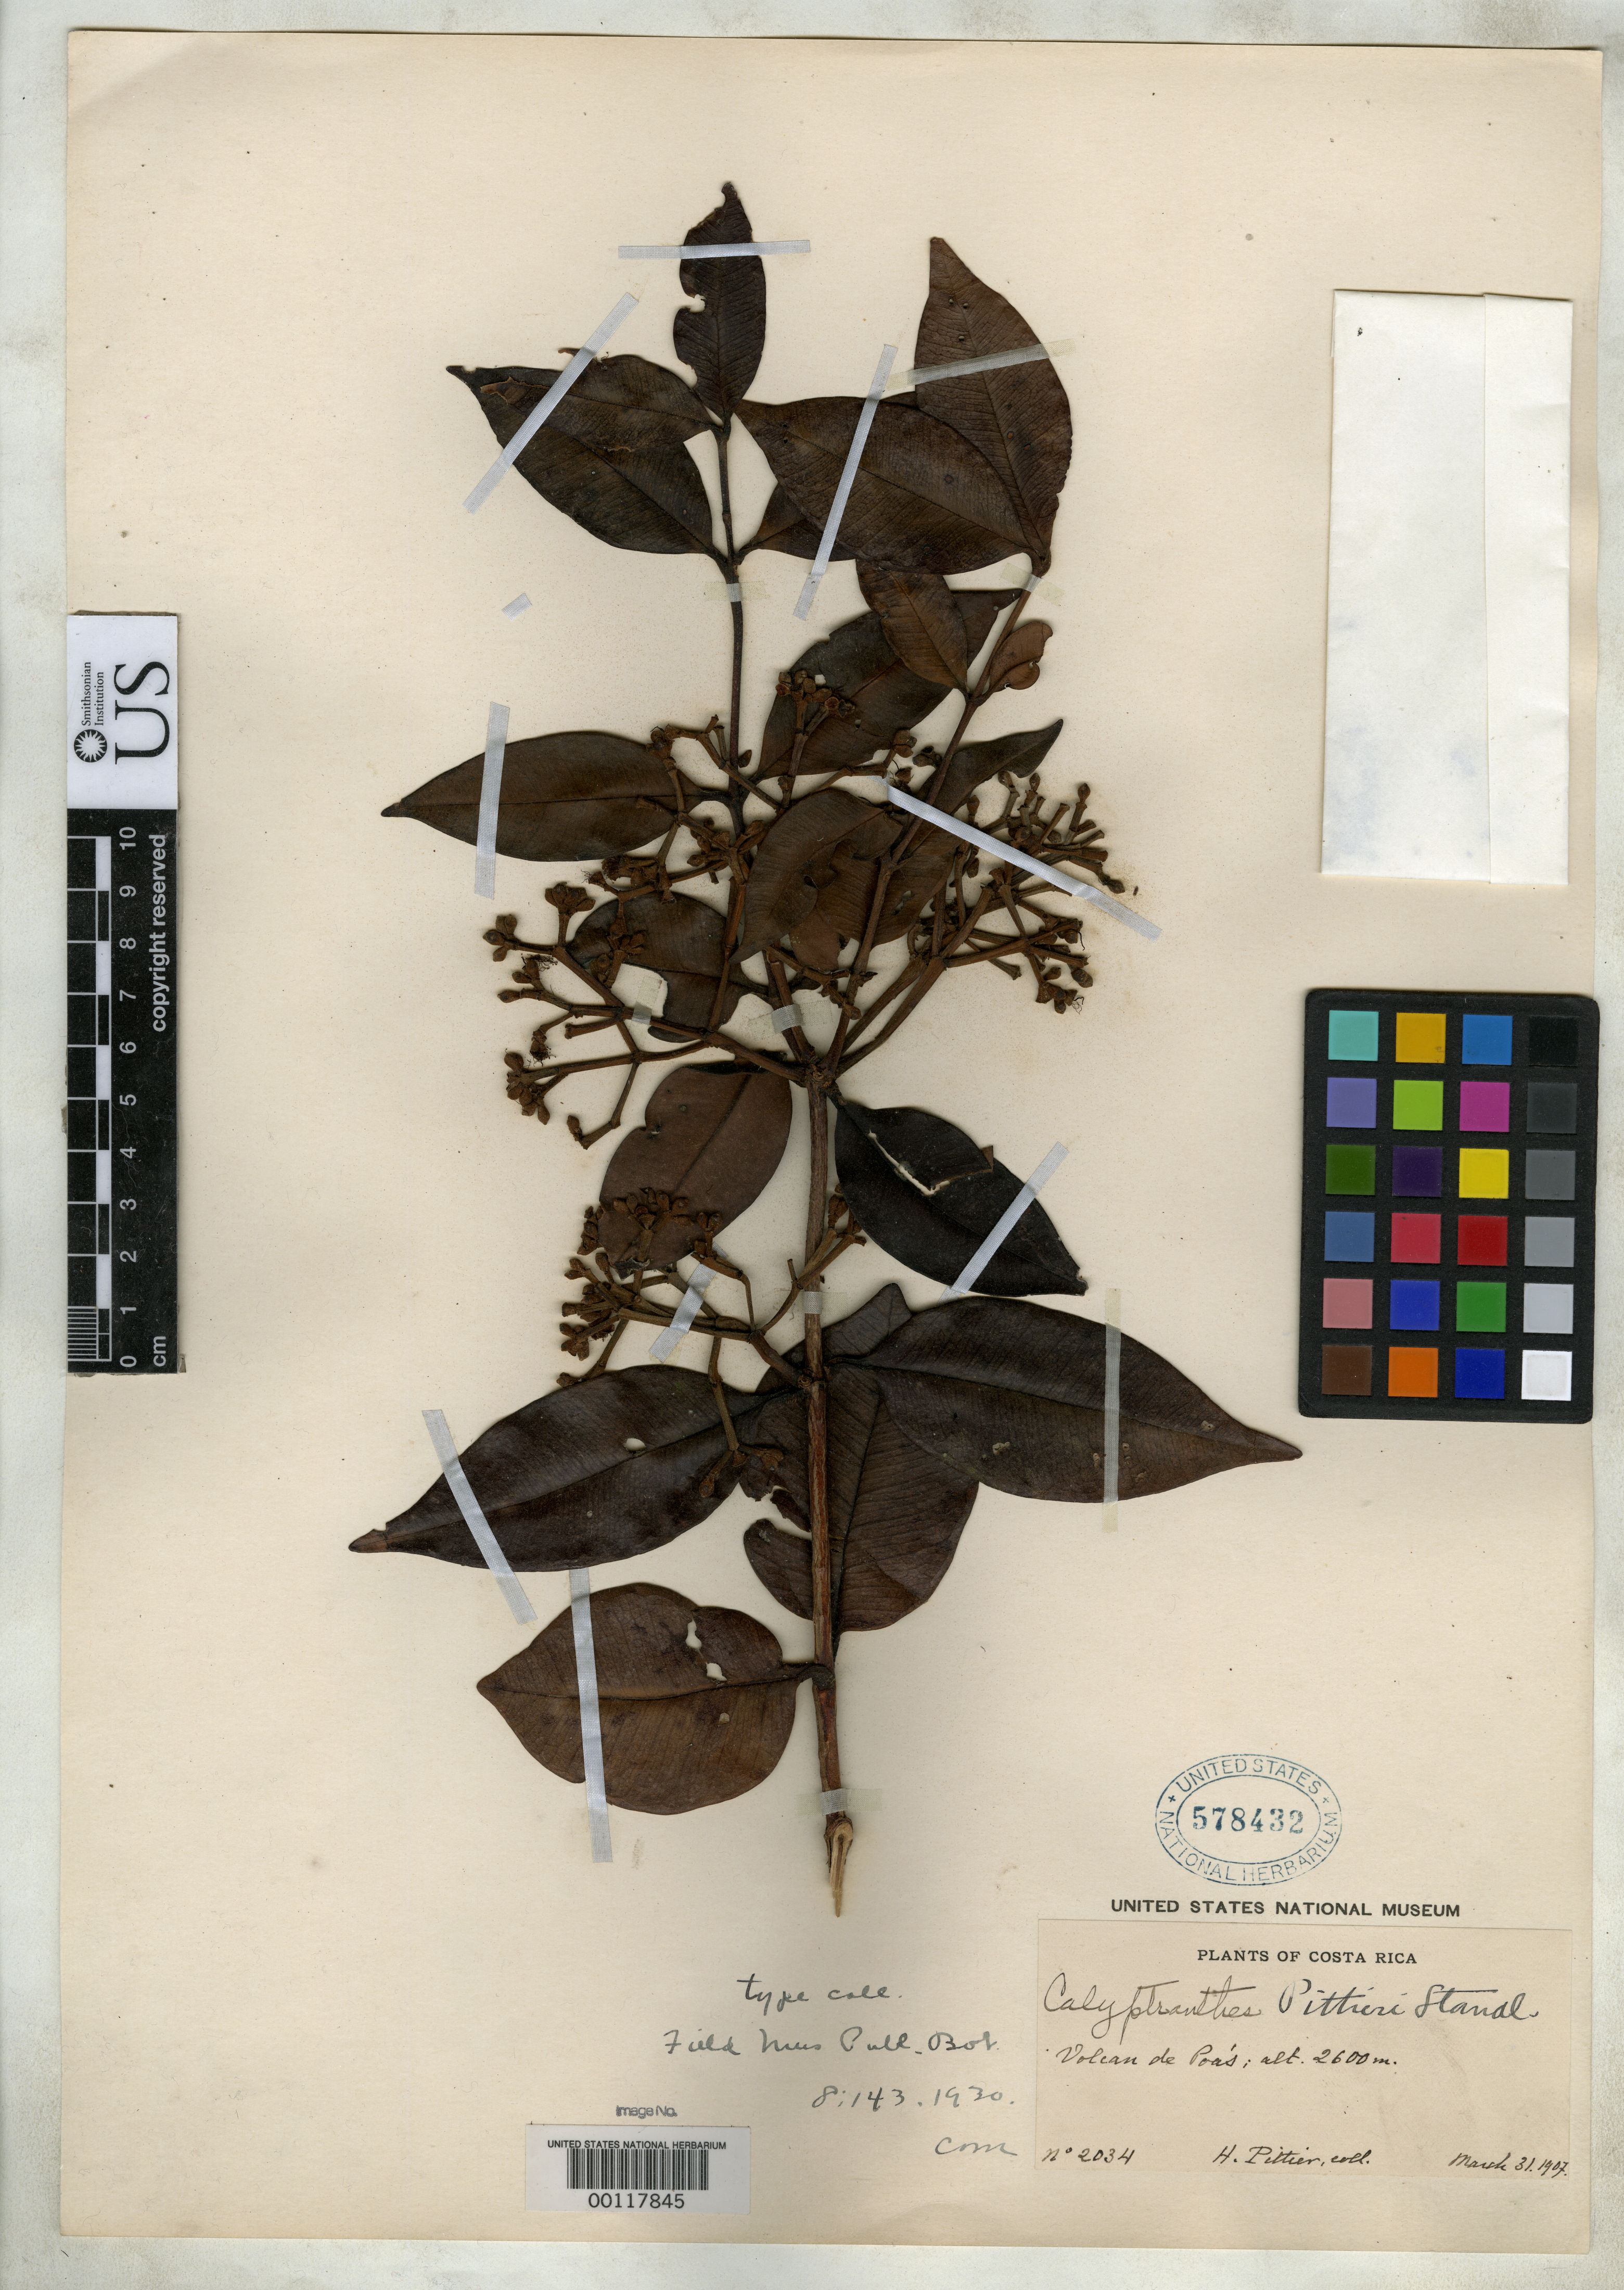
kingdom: Plantae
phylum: Tracheophyta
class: Magnoliopsida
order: Myrtales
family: Myrtaceae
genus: Calyptranthes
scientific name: Calyptranthes pittieri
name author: Standl.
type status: Isotype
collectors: H. F. Pittier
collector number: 2034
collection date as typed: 31 Mar 1907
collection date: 1907-03-31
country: Costa Rica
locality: Volcan de Poás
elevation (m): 2600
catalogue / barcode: US 578432